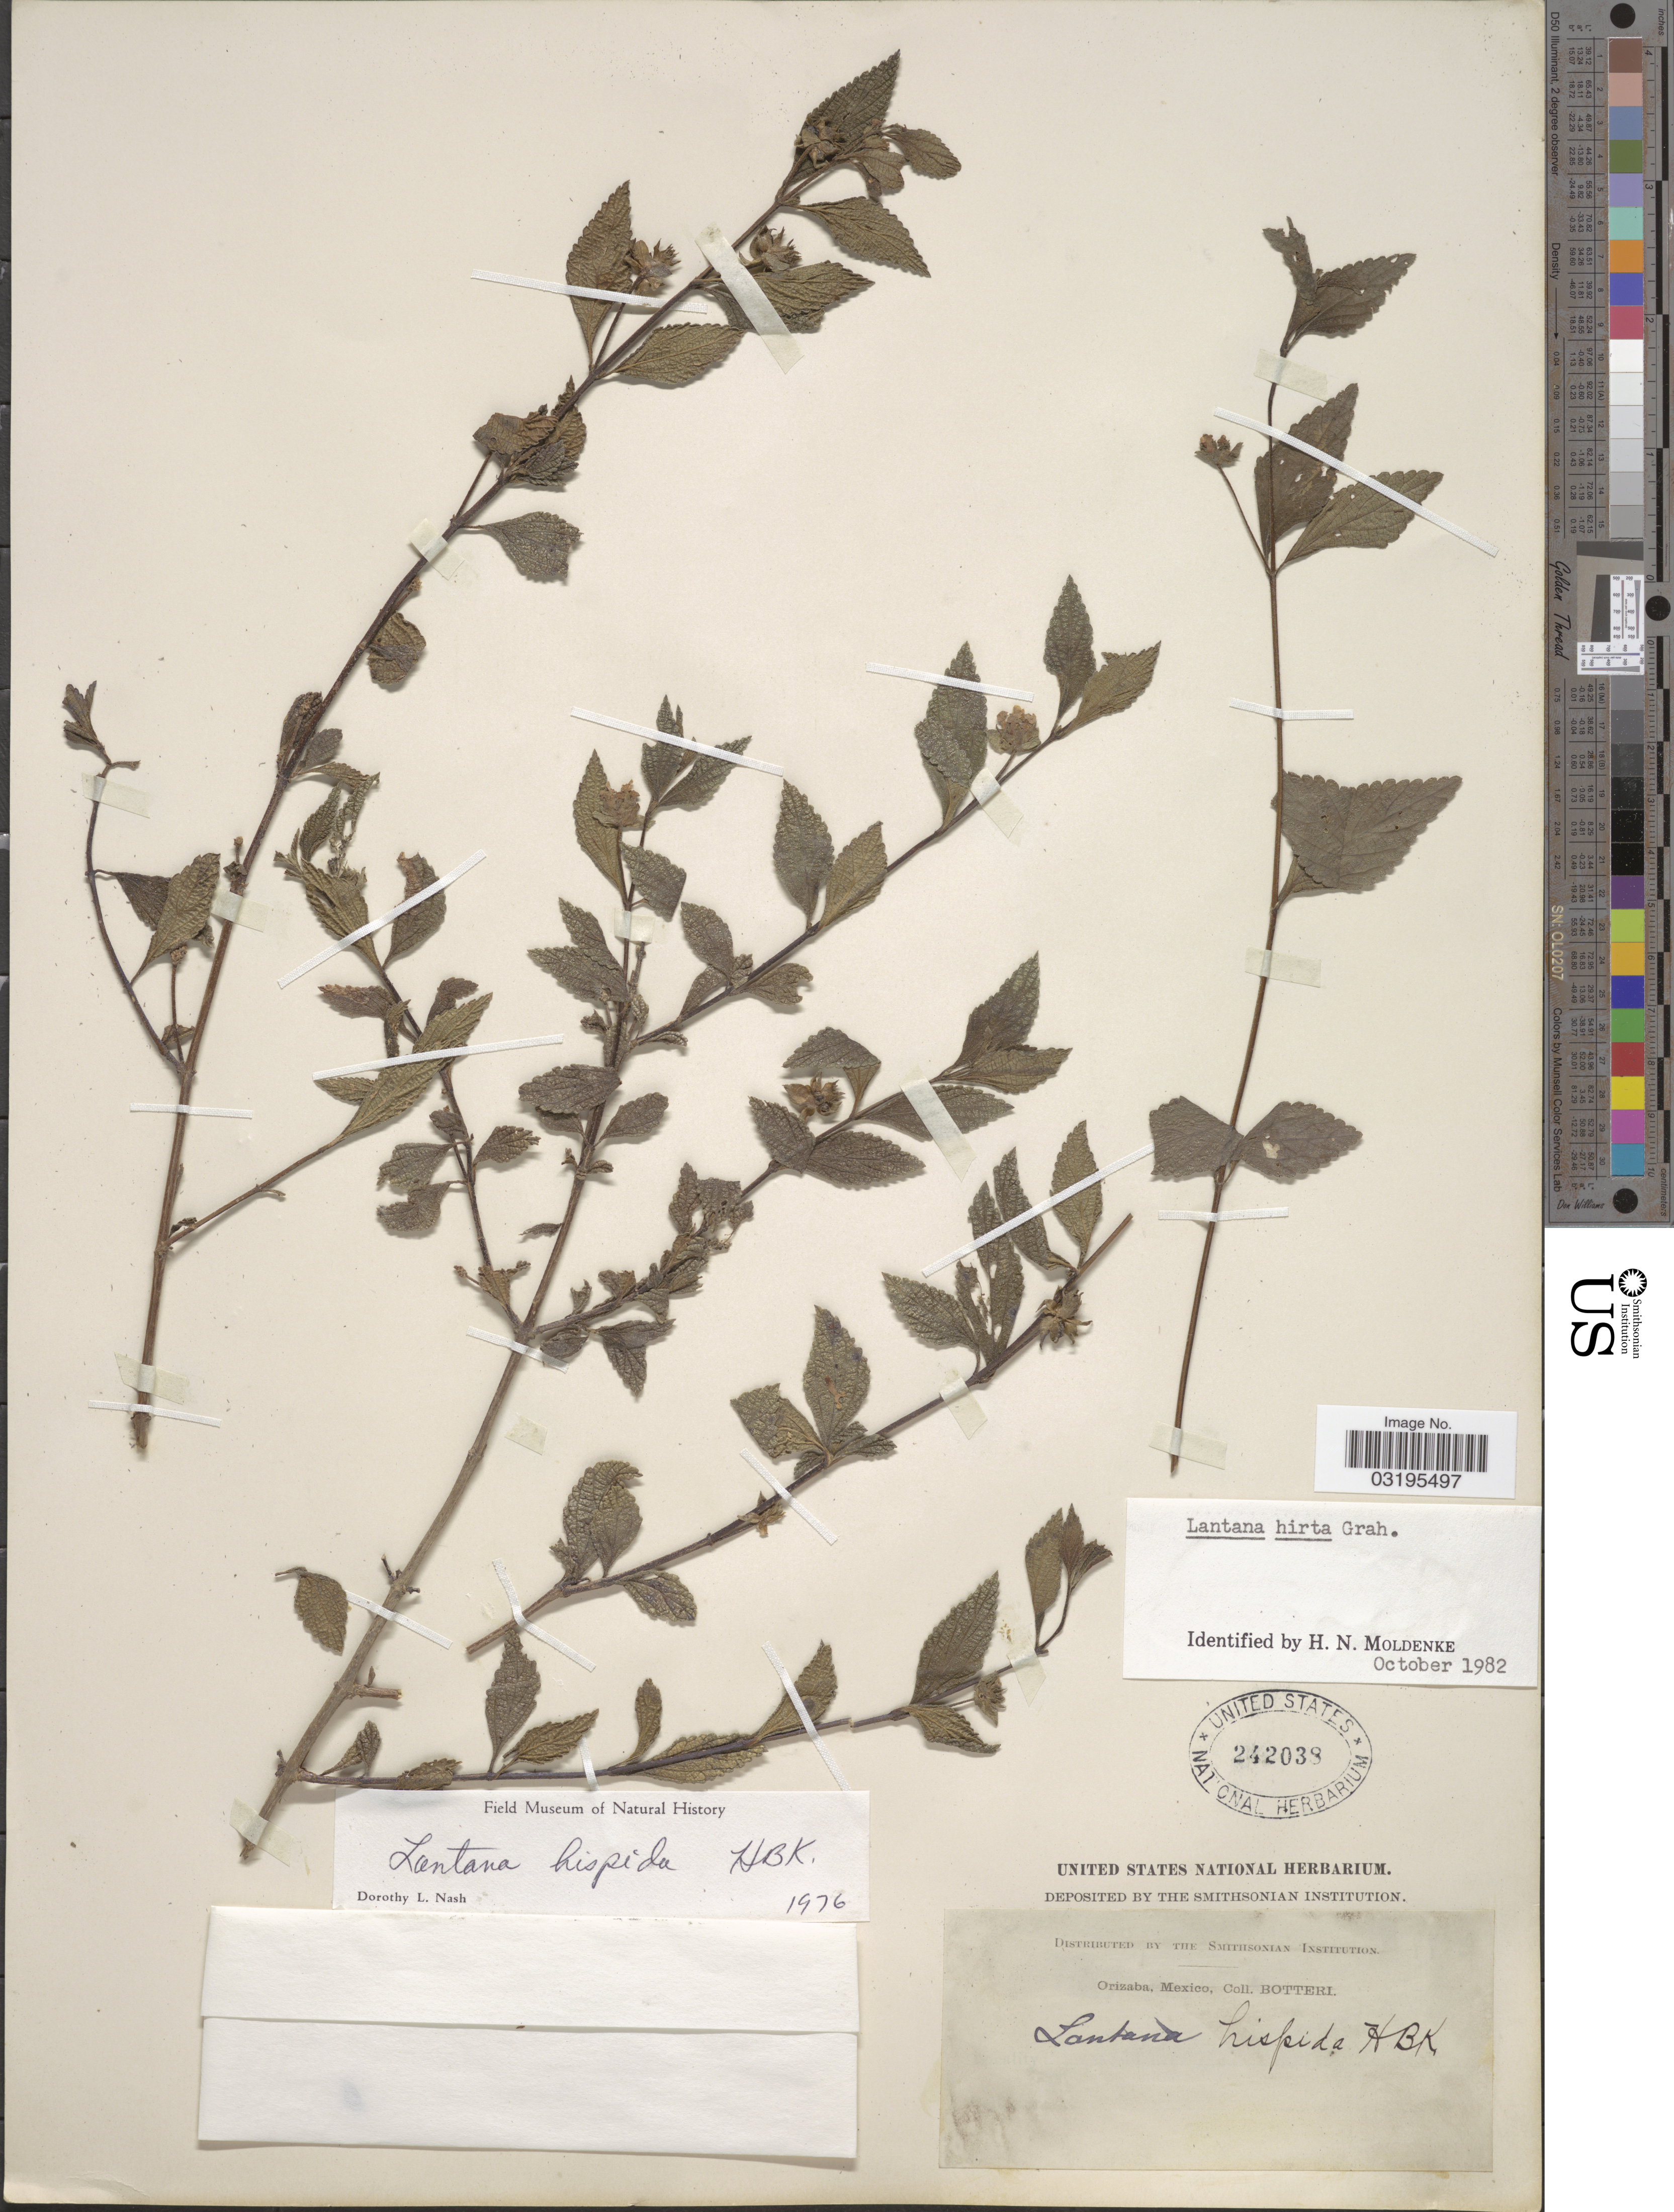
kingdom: Plantae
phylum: Tracheophyta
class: Magnoliopsida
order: Lamiales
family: Verbenaceae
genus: Lantana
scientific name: Lantana hirta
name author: Graham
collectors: -. Botteri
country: Mexico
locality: Orizaba.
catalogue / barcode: US 242038